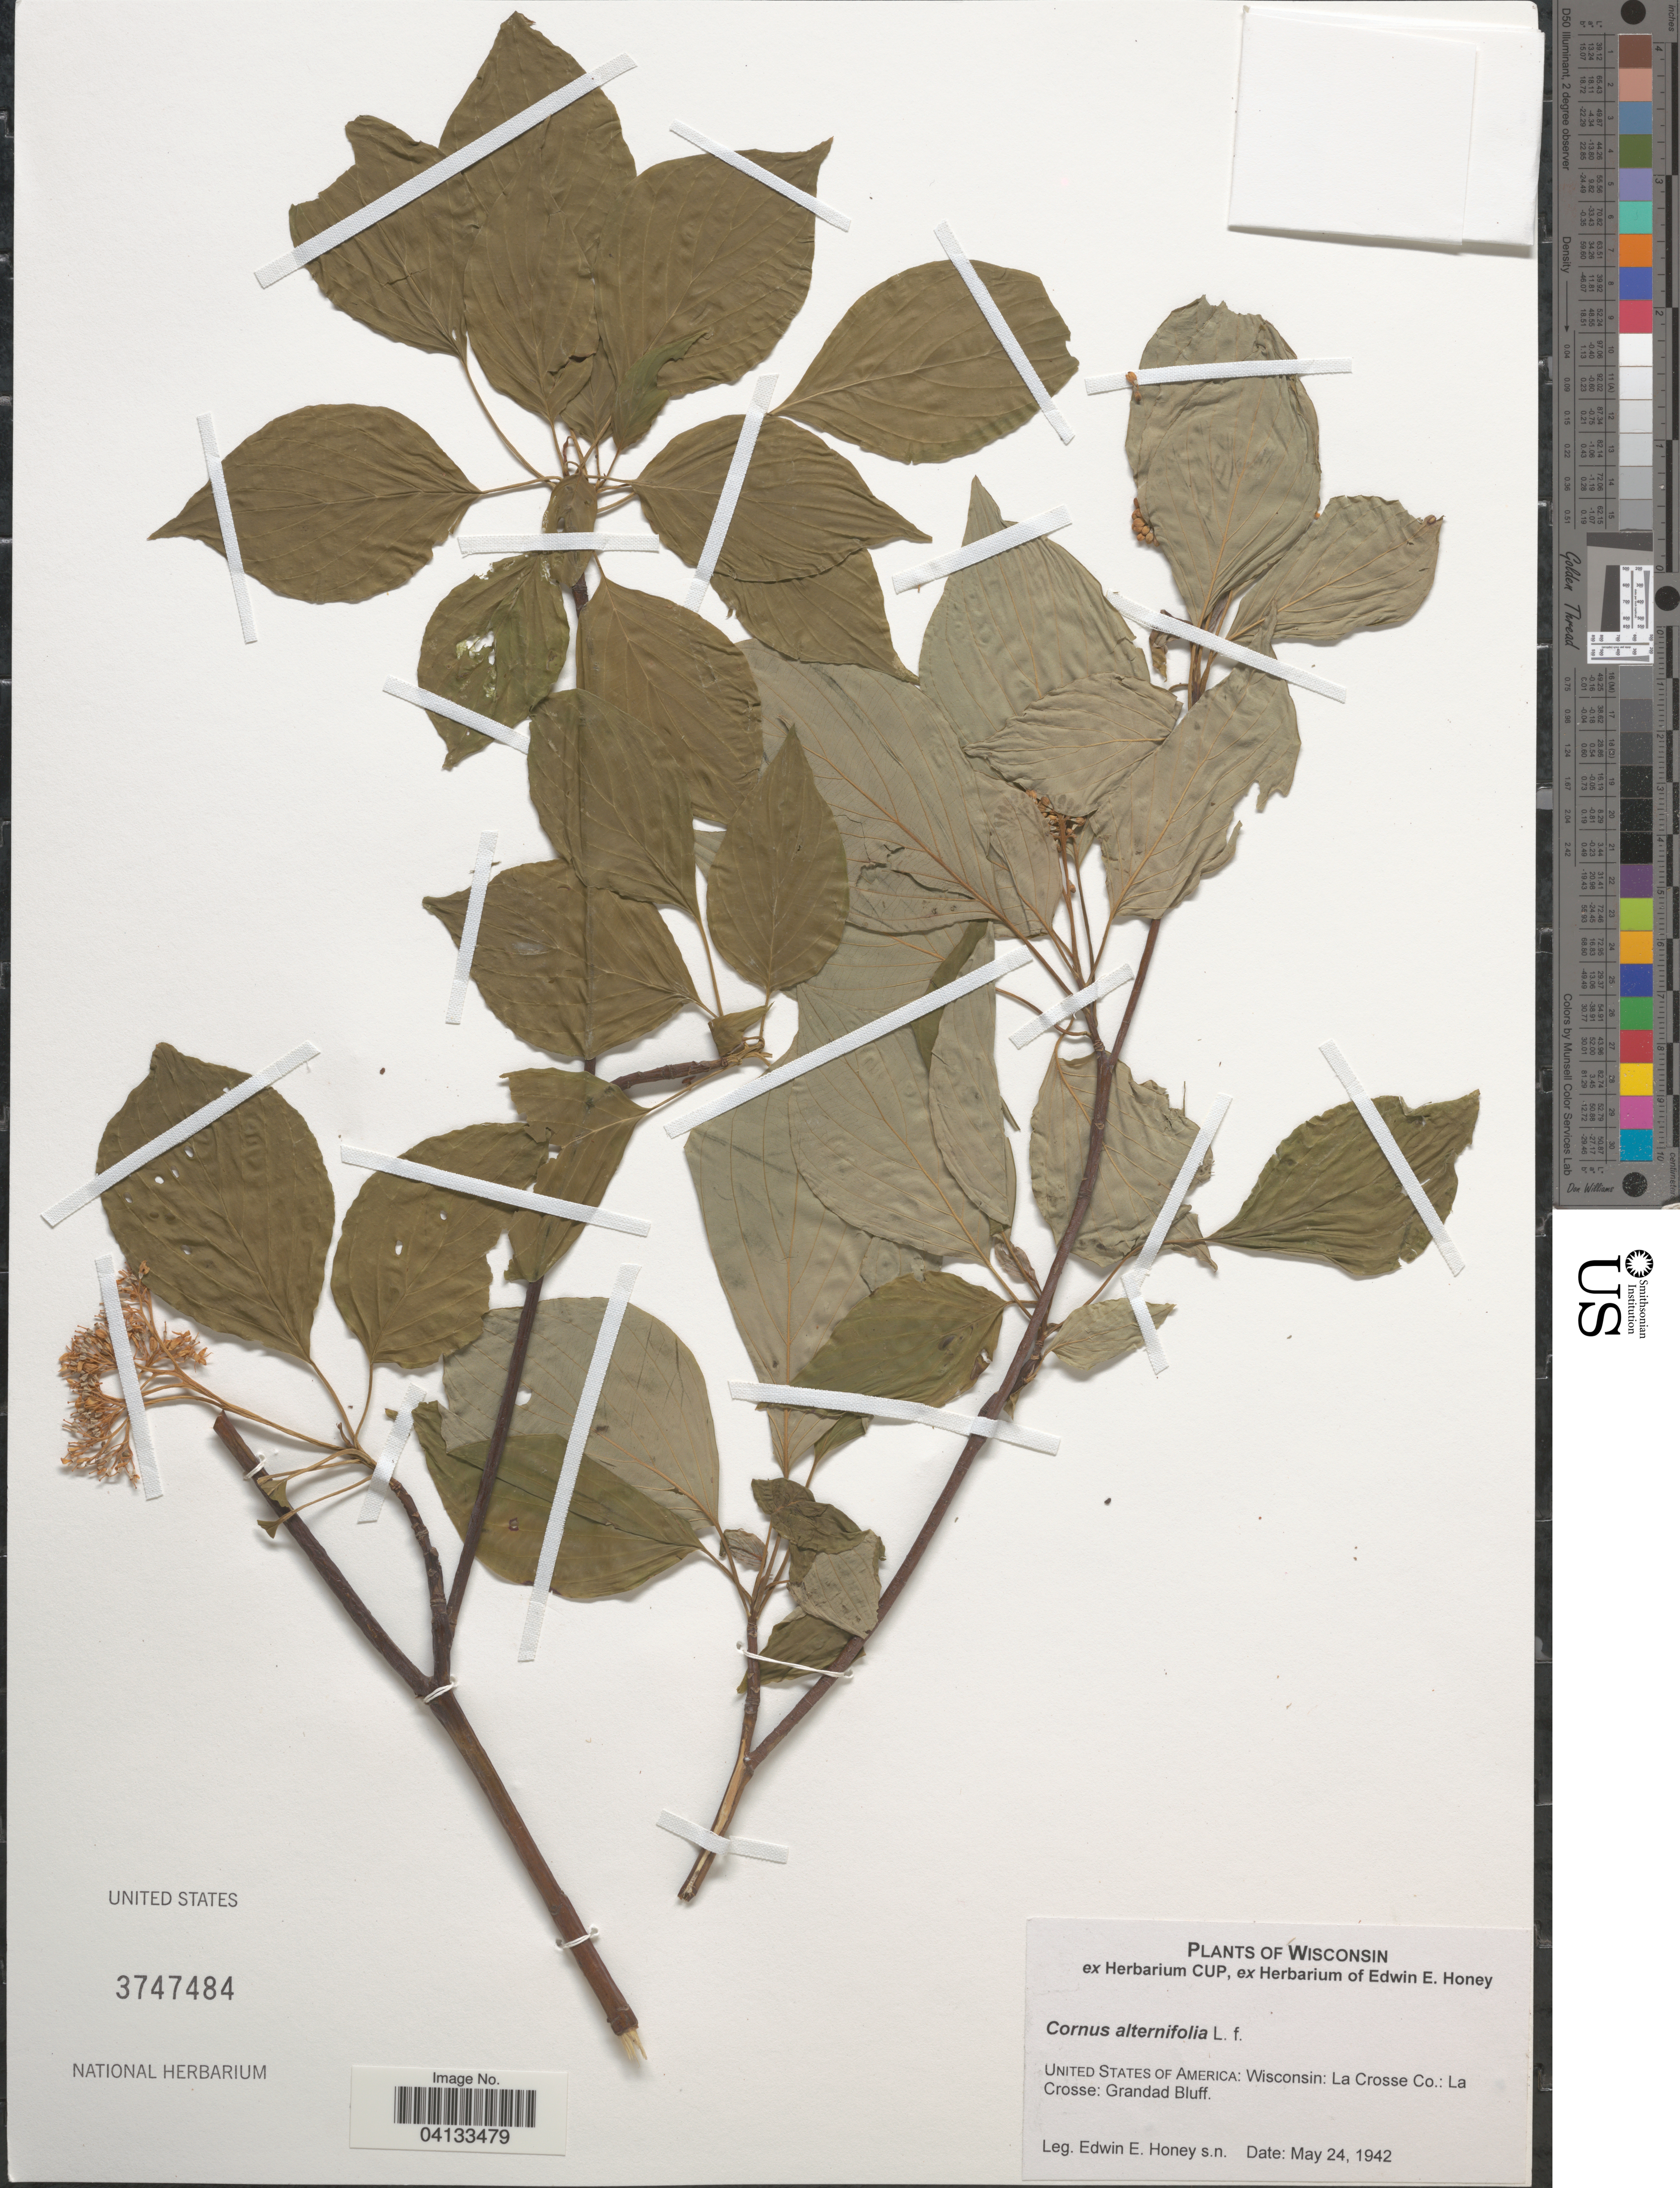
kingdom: Plantae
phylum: Tracheophyta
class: Magnoliopsida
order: Cornales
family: Cornaceae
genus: Cornus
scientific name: Cornus alternifolia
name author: L.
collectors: E. Honey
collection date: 1942-05-24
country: United States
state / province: Wisconsin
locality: La Crosse Co.: La Crosse: Grandad Bluff.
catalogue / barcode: US 3747484